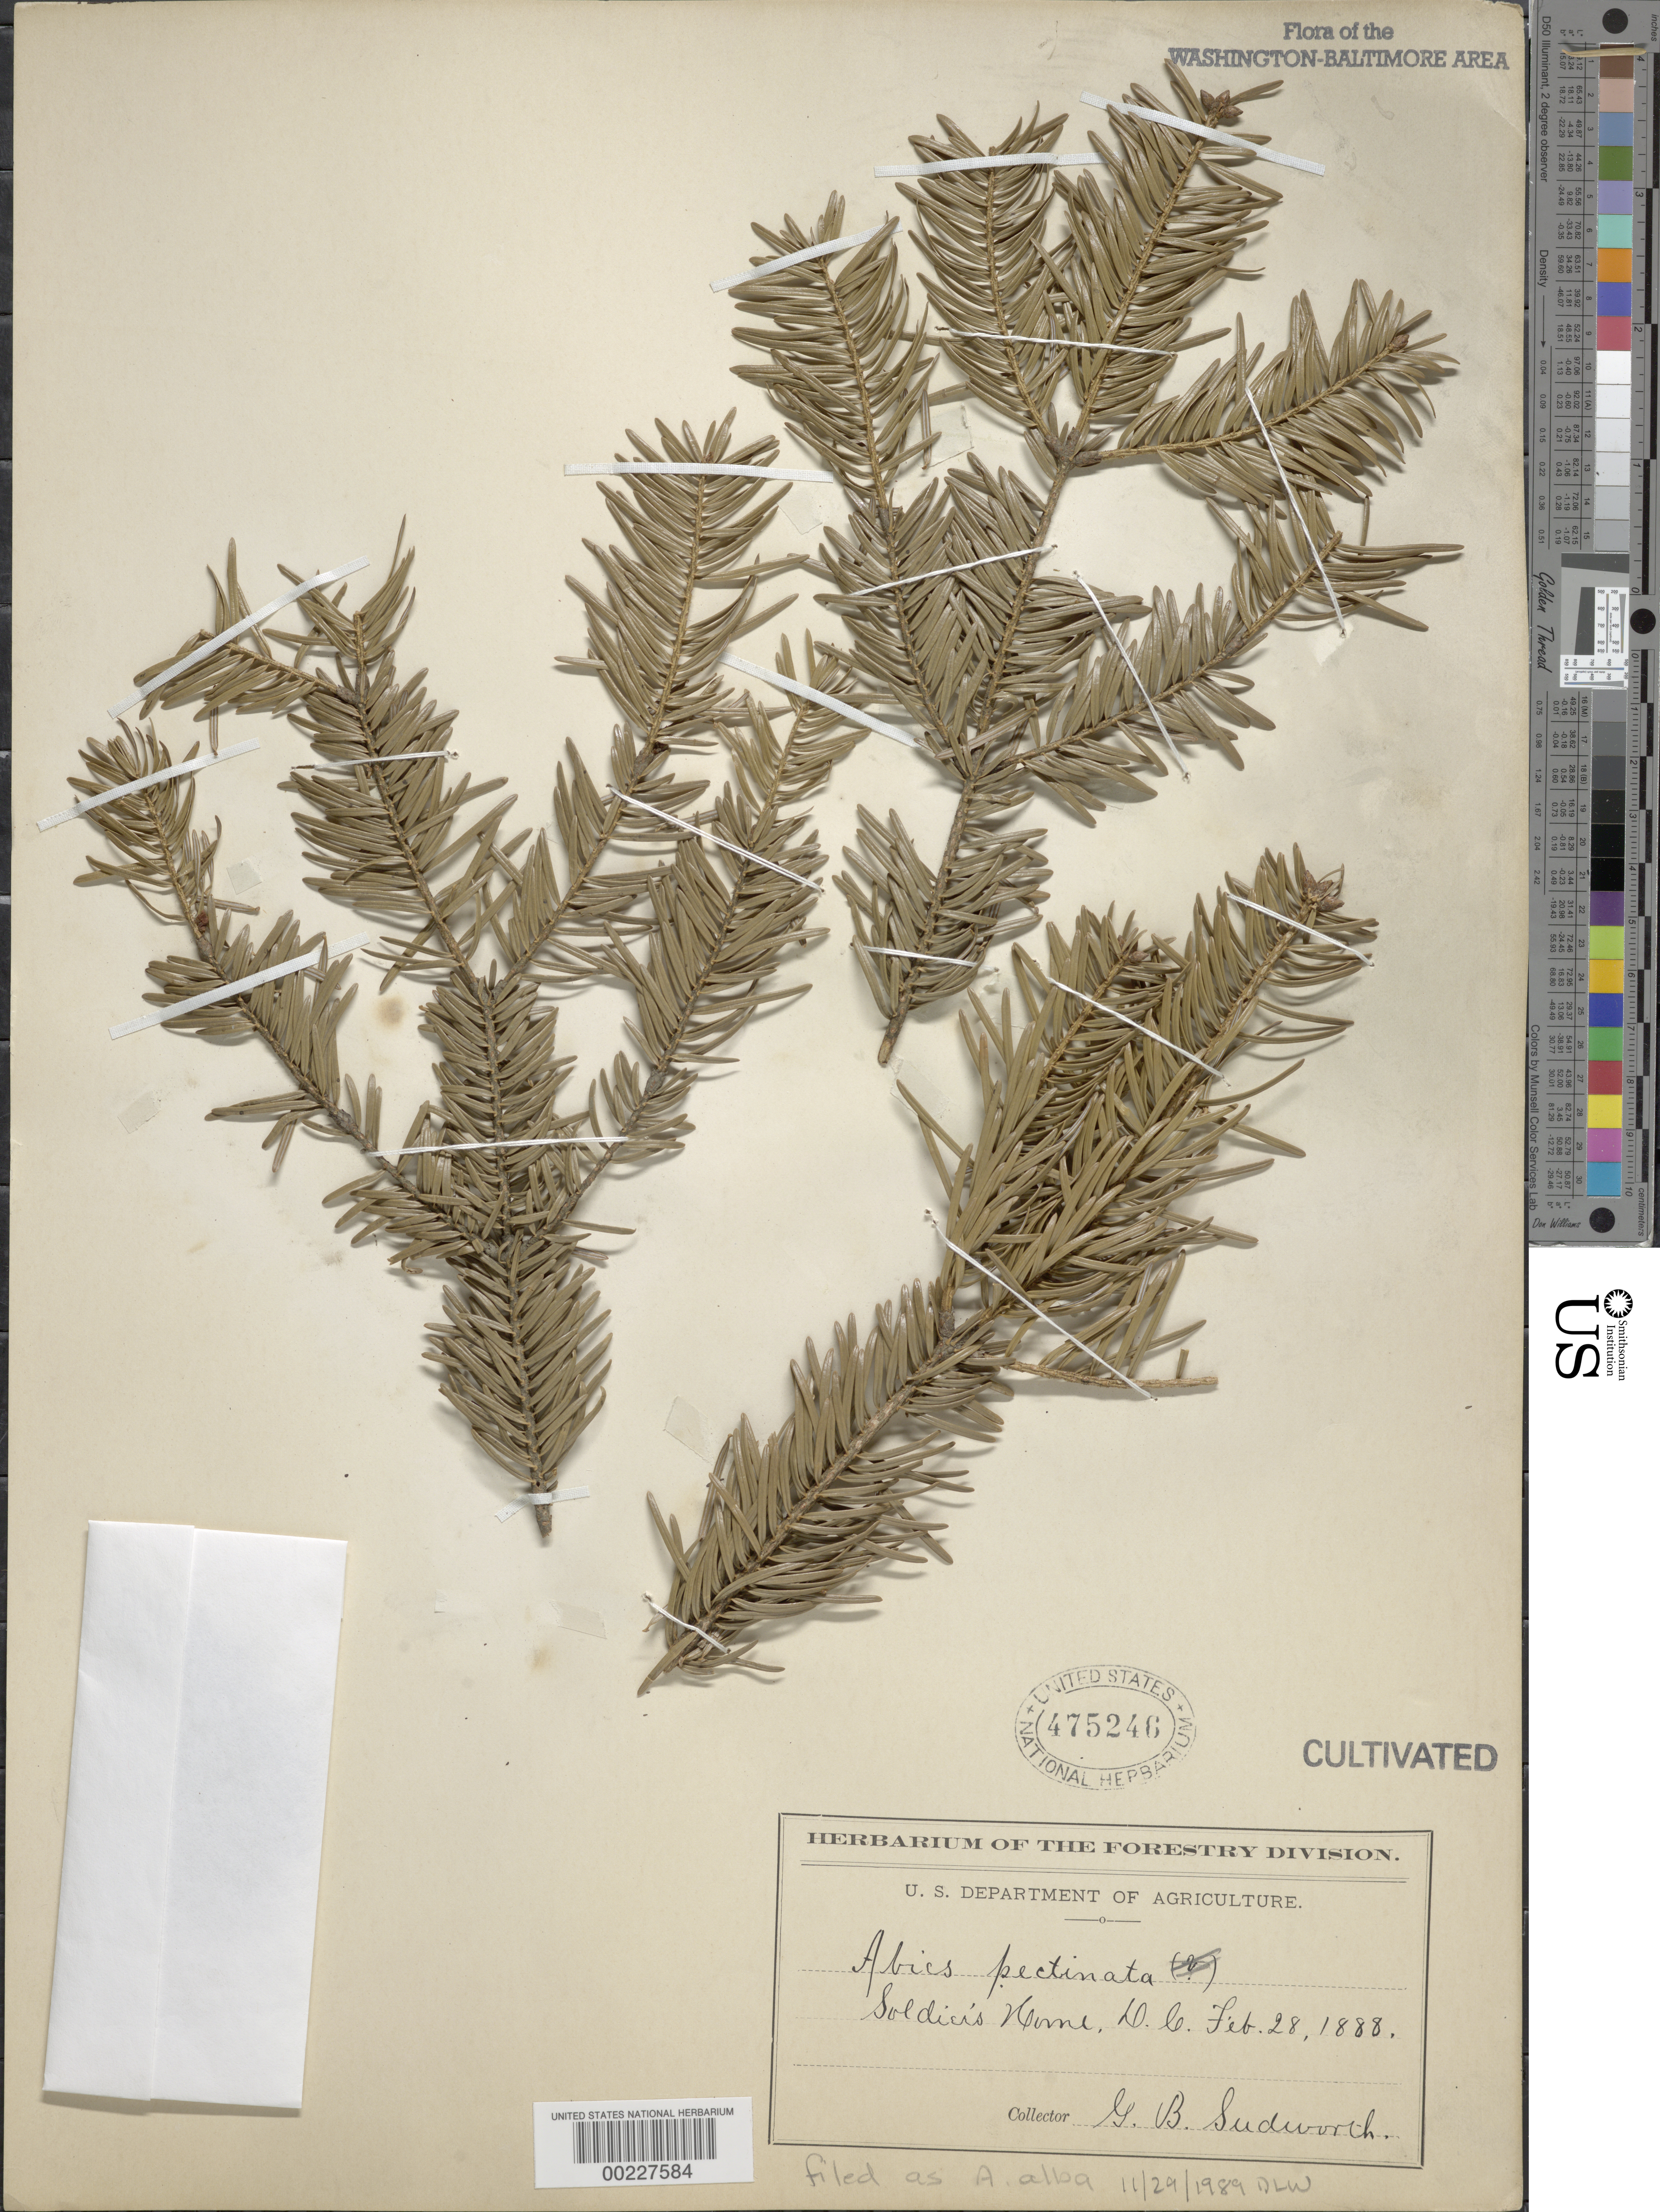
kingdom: Plantae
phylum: Tracheophyta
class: Pinopsida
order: Pinales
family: Pinaceae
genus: Abies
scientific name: Abies alba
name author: Mill.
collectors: G. B. Sudworth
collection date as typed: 28 Feb 1888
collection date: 1888-02-28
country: United States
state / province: District of Columbia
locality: Soldier's Home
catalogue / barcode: US 475246